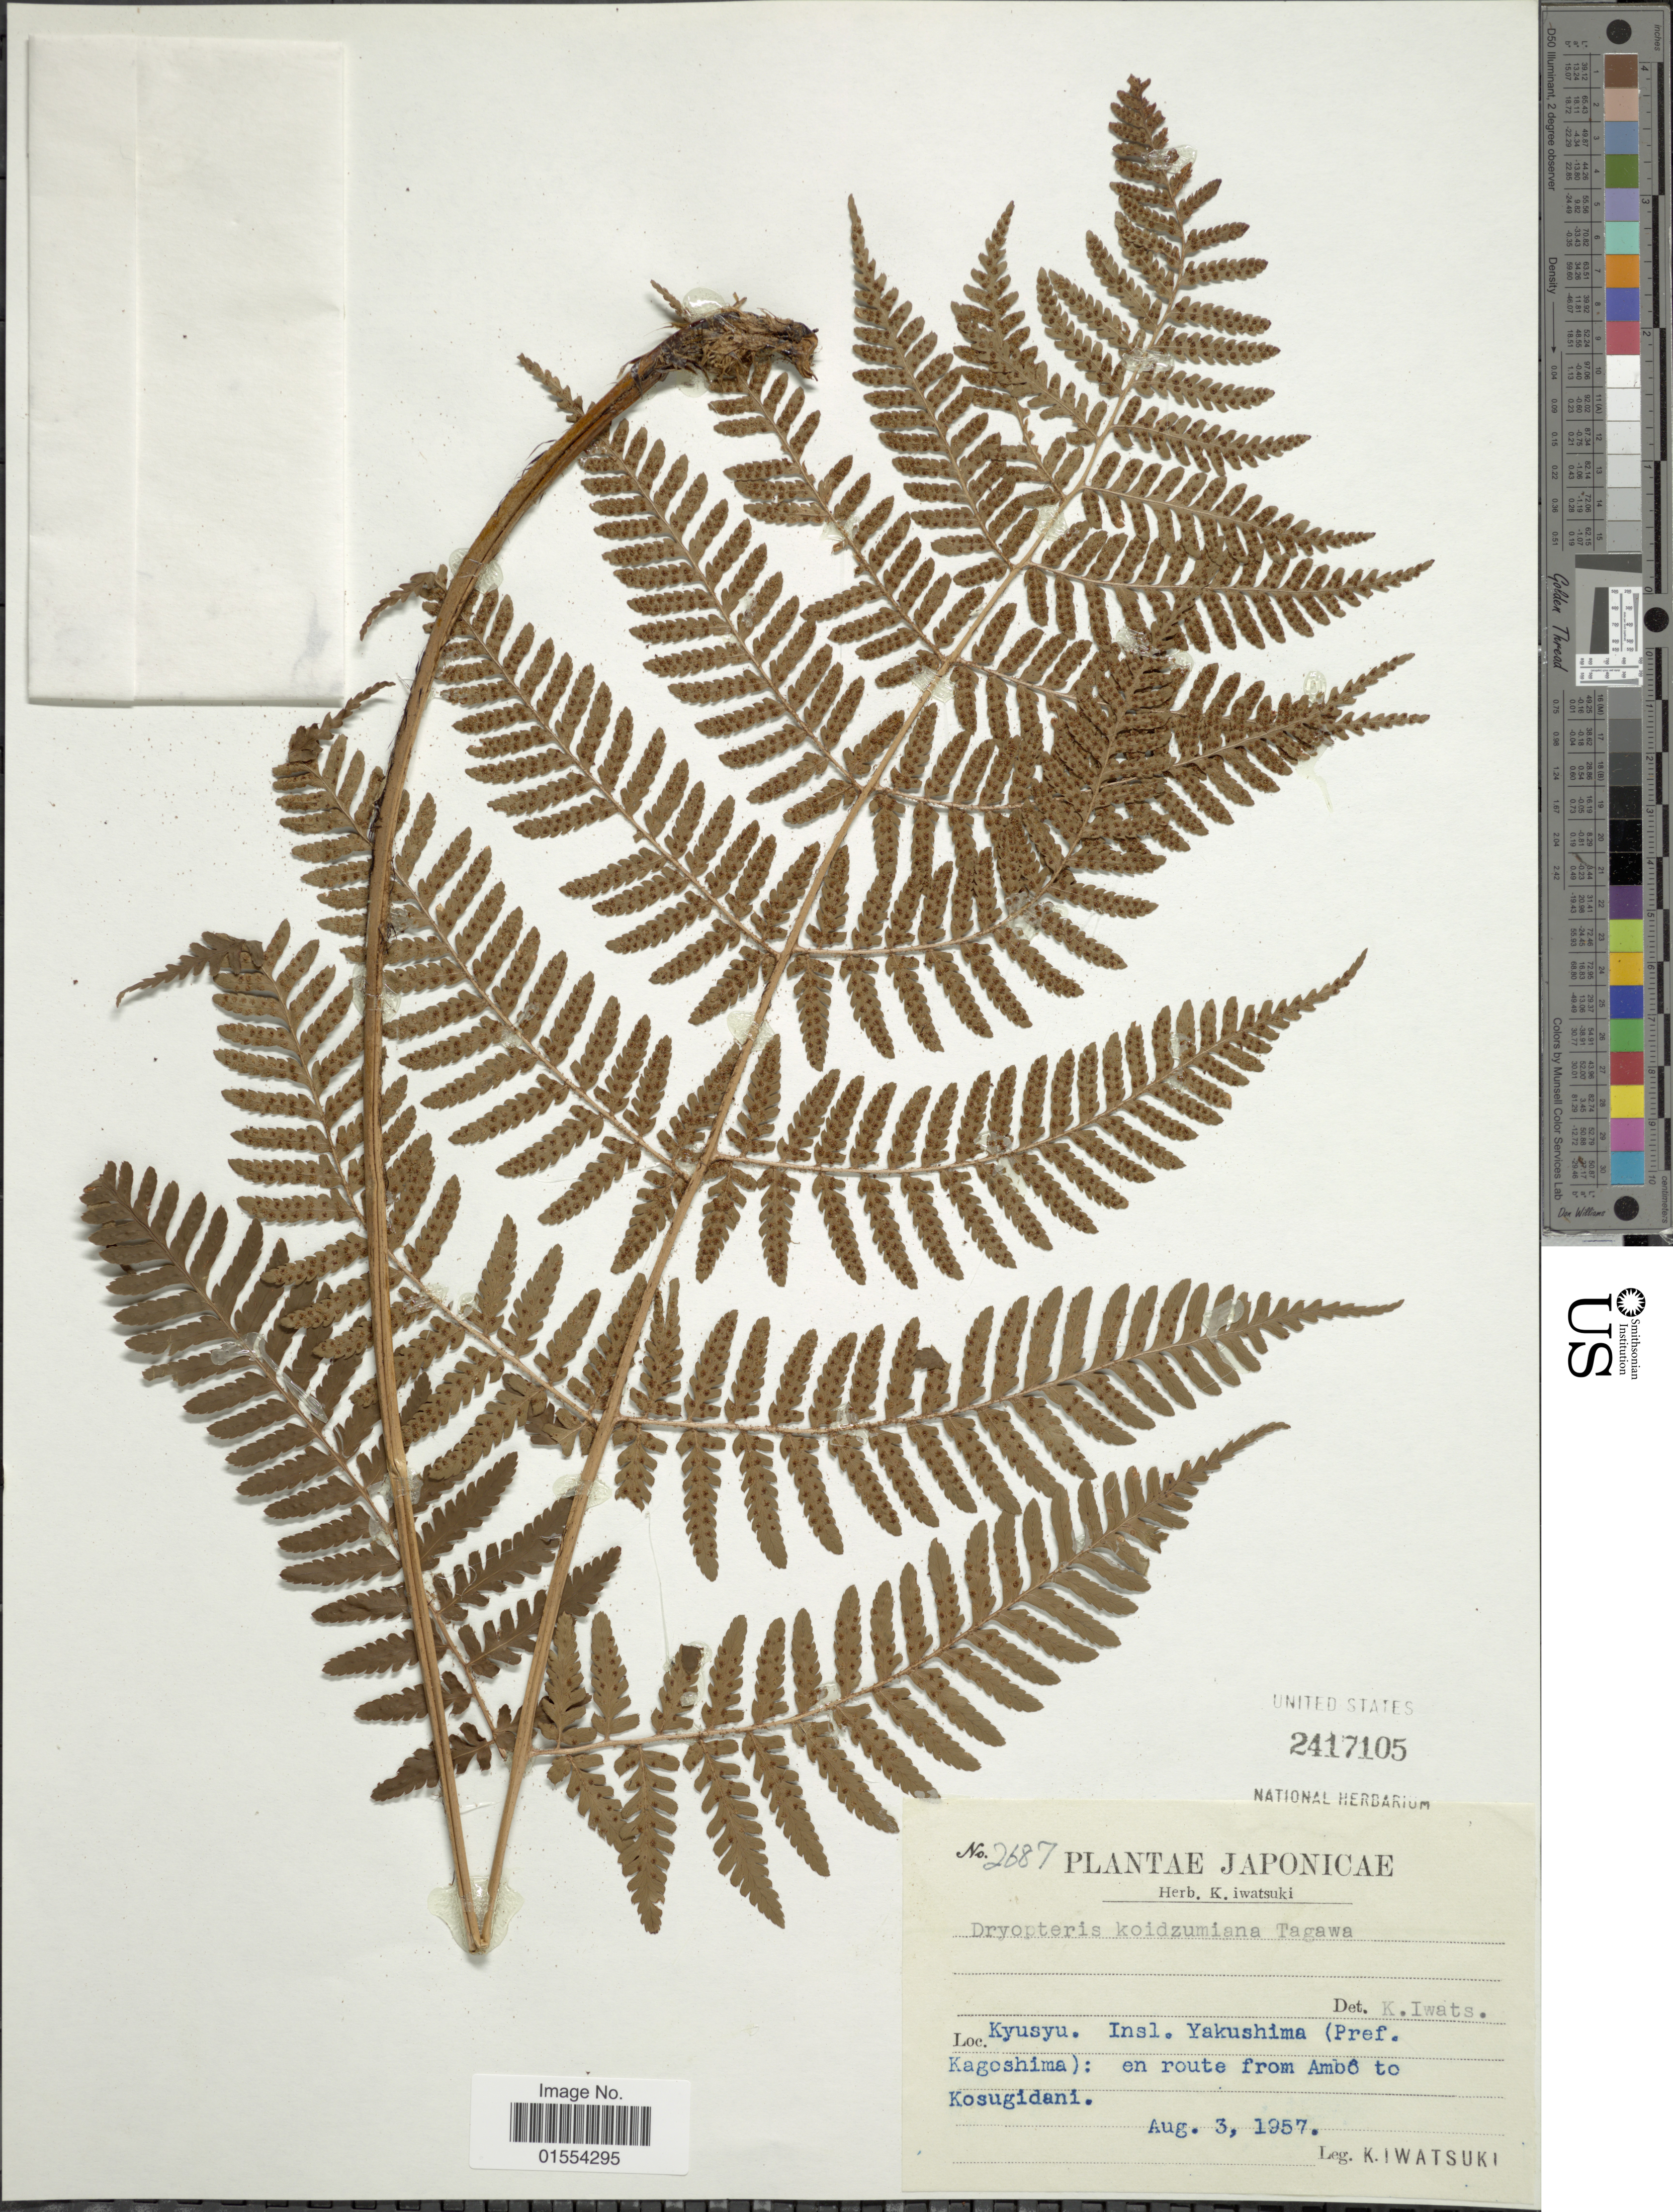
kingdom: Plantae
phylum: Tracheophyta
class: Polypodiopsida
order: Polypodiales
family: Dryopteridaceae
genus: Dryopteris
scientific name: Dryopteris koidzumiana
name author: Tagawa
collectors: K. Iwatsuki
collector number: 2687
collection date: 1957-08-03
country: Japan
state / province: Kagosima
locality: Japonicae, Kyushu, Insl. Yakushima (Pref. Kagoshima): en route from Ambo to Kosugidani.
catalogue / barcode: US 2417105